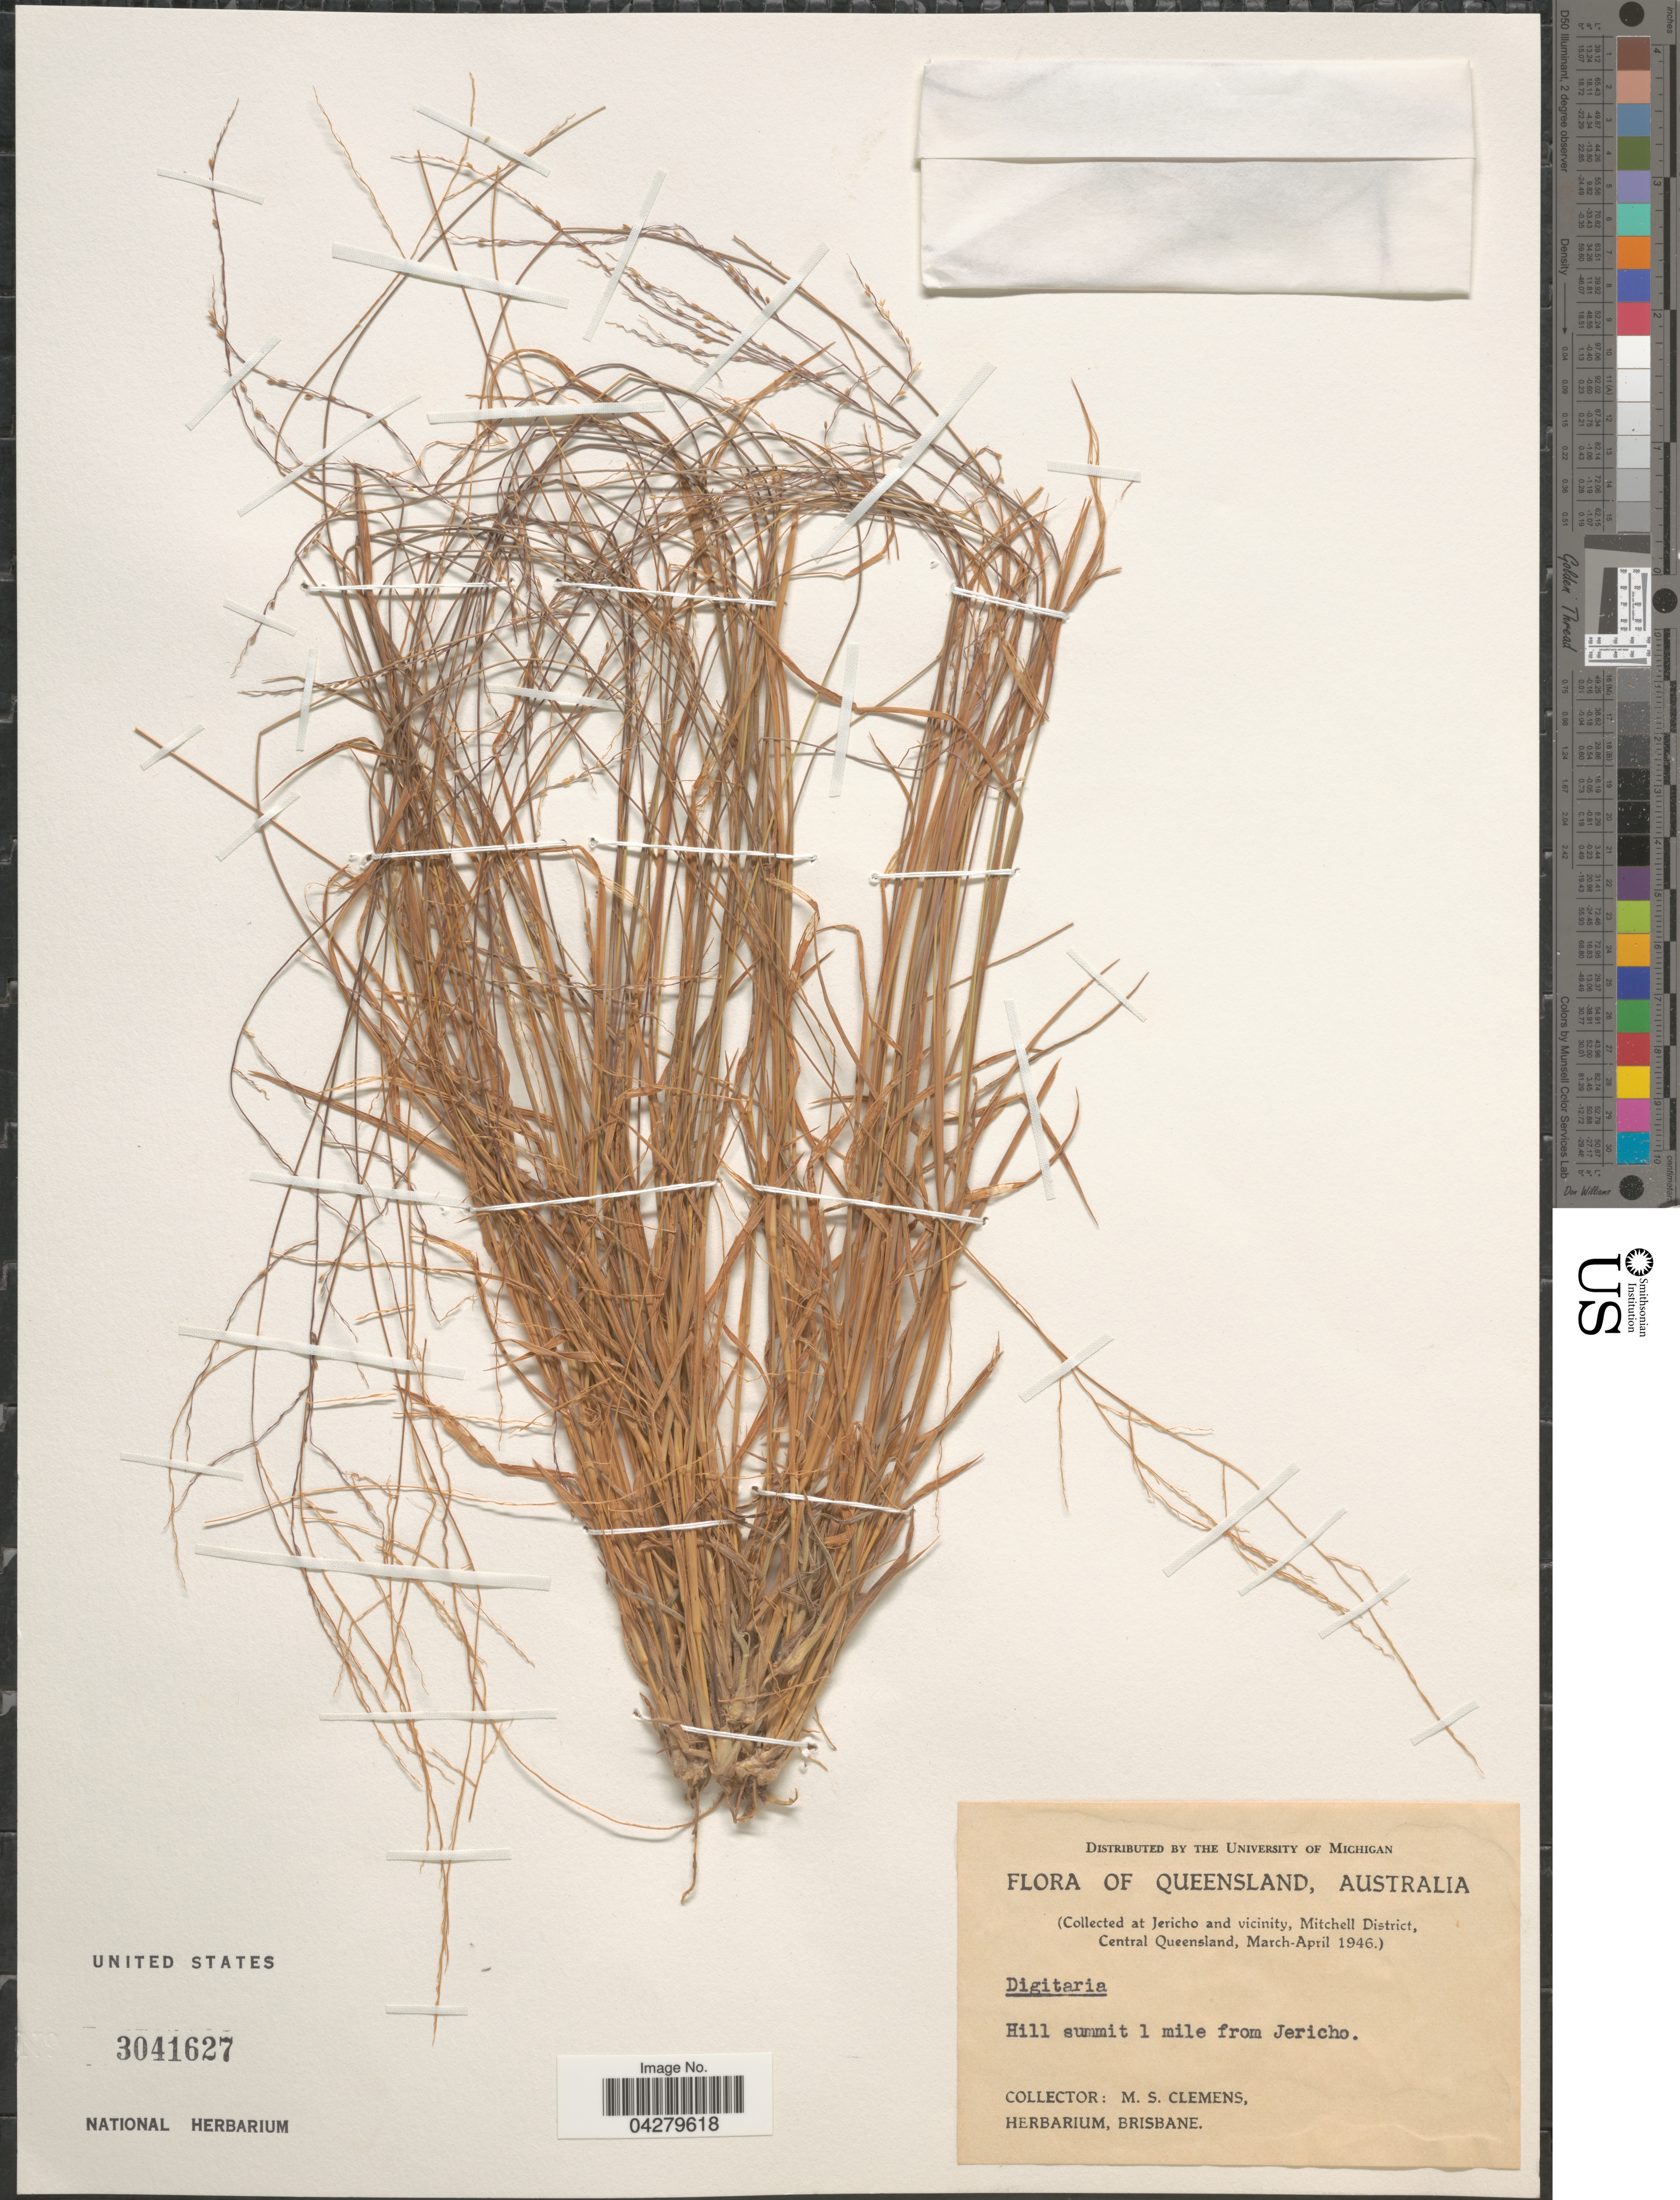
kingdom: Plantae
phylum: Tracheophyta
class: Liliopsida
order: Poales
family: Poaceae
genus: Digitaria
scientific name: Digitaria sp.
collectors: M. S. Clemens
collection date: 1946-03/1946-04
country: Australia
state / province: Queensland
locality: At Jerricho and vicinity, Mitchell District, Central Queensland. Hill summit 1 miles from Jericho.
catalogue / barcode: US 3041627